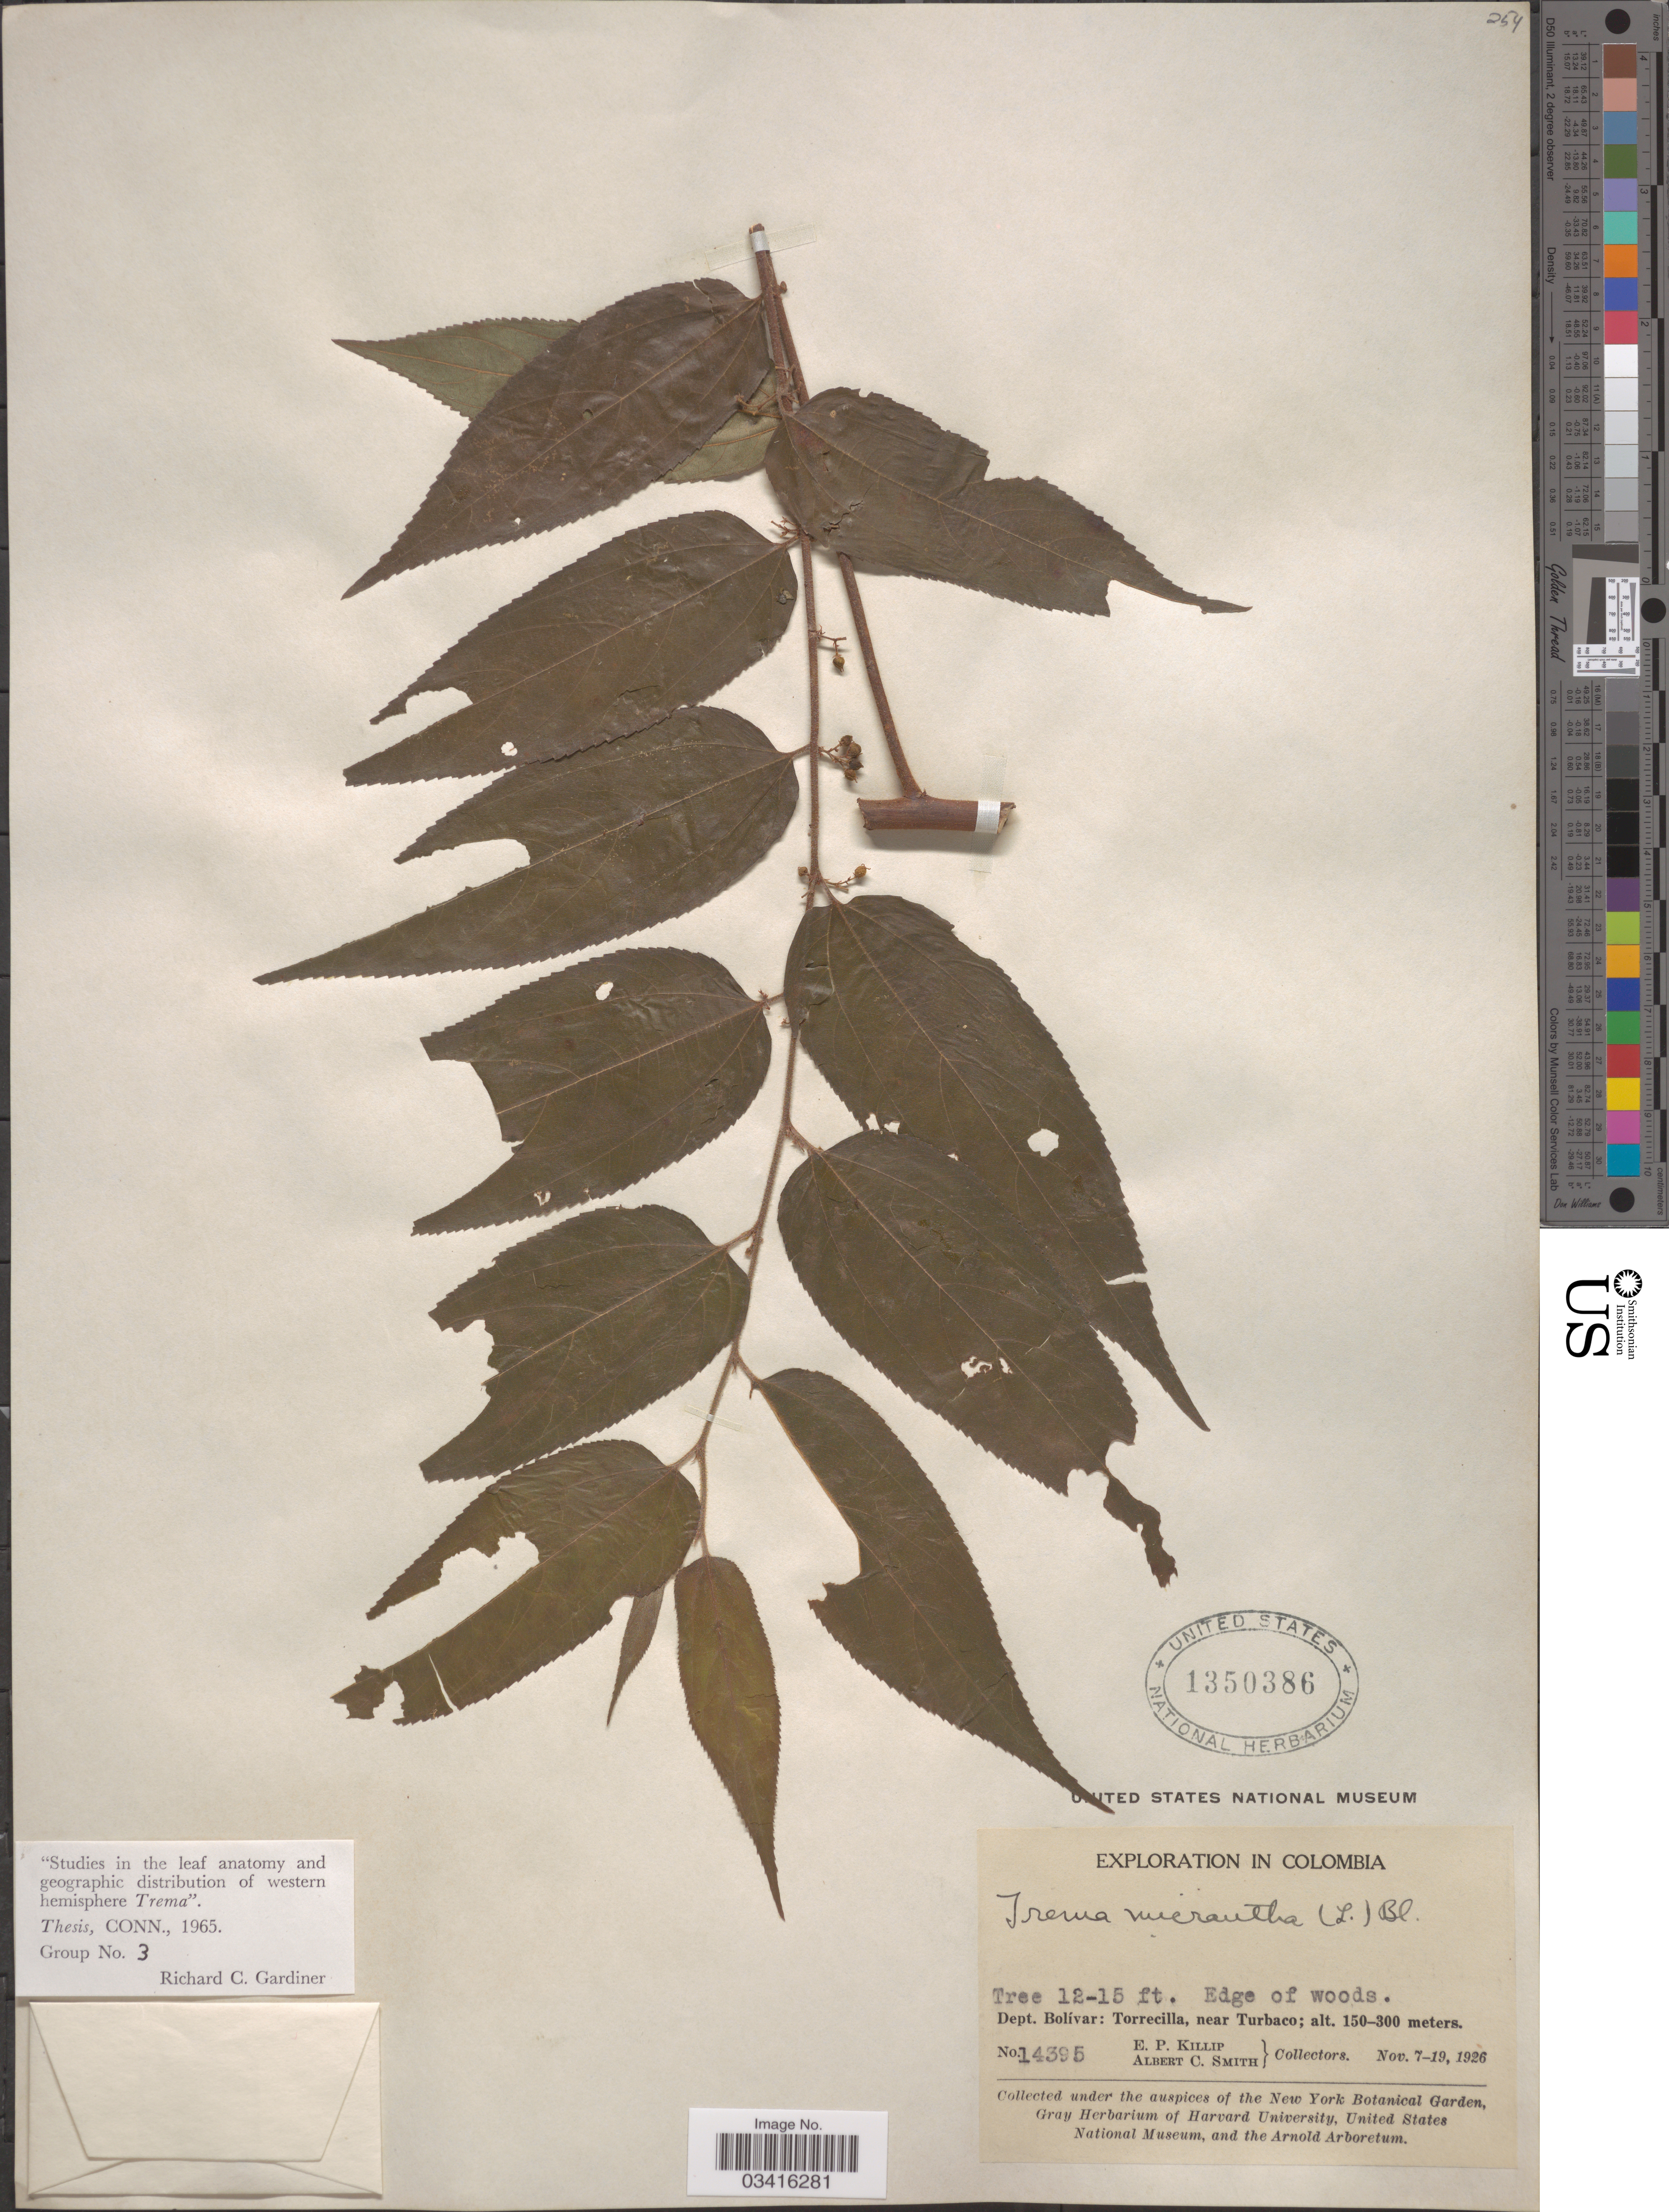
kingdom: Plantae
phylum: Tracheophyta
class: Magnoliopsida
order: Rosales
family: Cannabaceae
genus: Trema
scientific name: Trema micranthum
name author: (L.) Blume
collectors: E. P. Killip & A. C. Smith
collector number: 14395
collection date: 1926-11-07/1926-11-19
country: Colombia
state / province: Bolívar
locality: Dept. Bolívar; Torrecilla, near Turbaco.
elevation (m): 150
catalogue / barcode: US 1350386